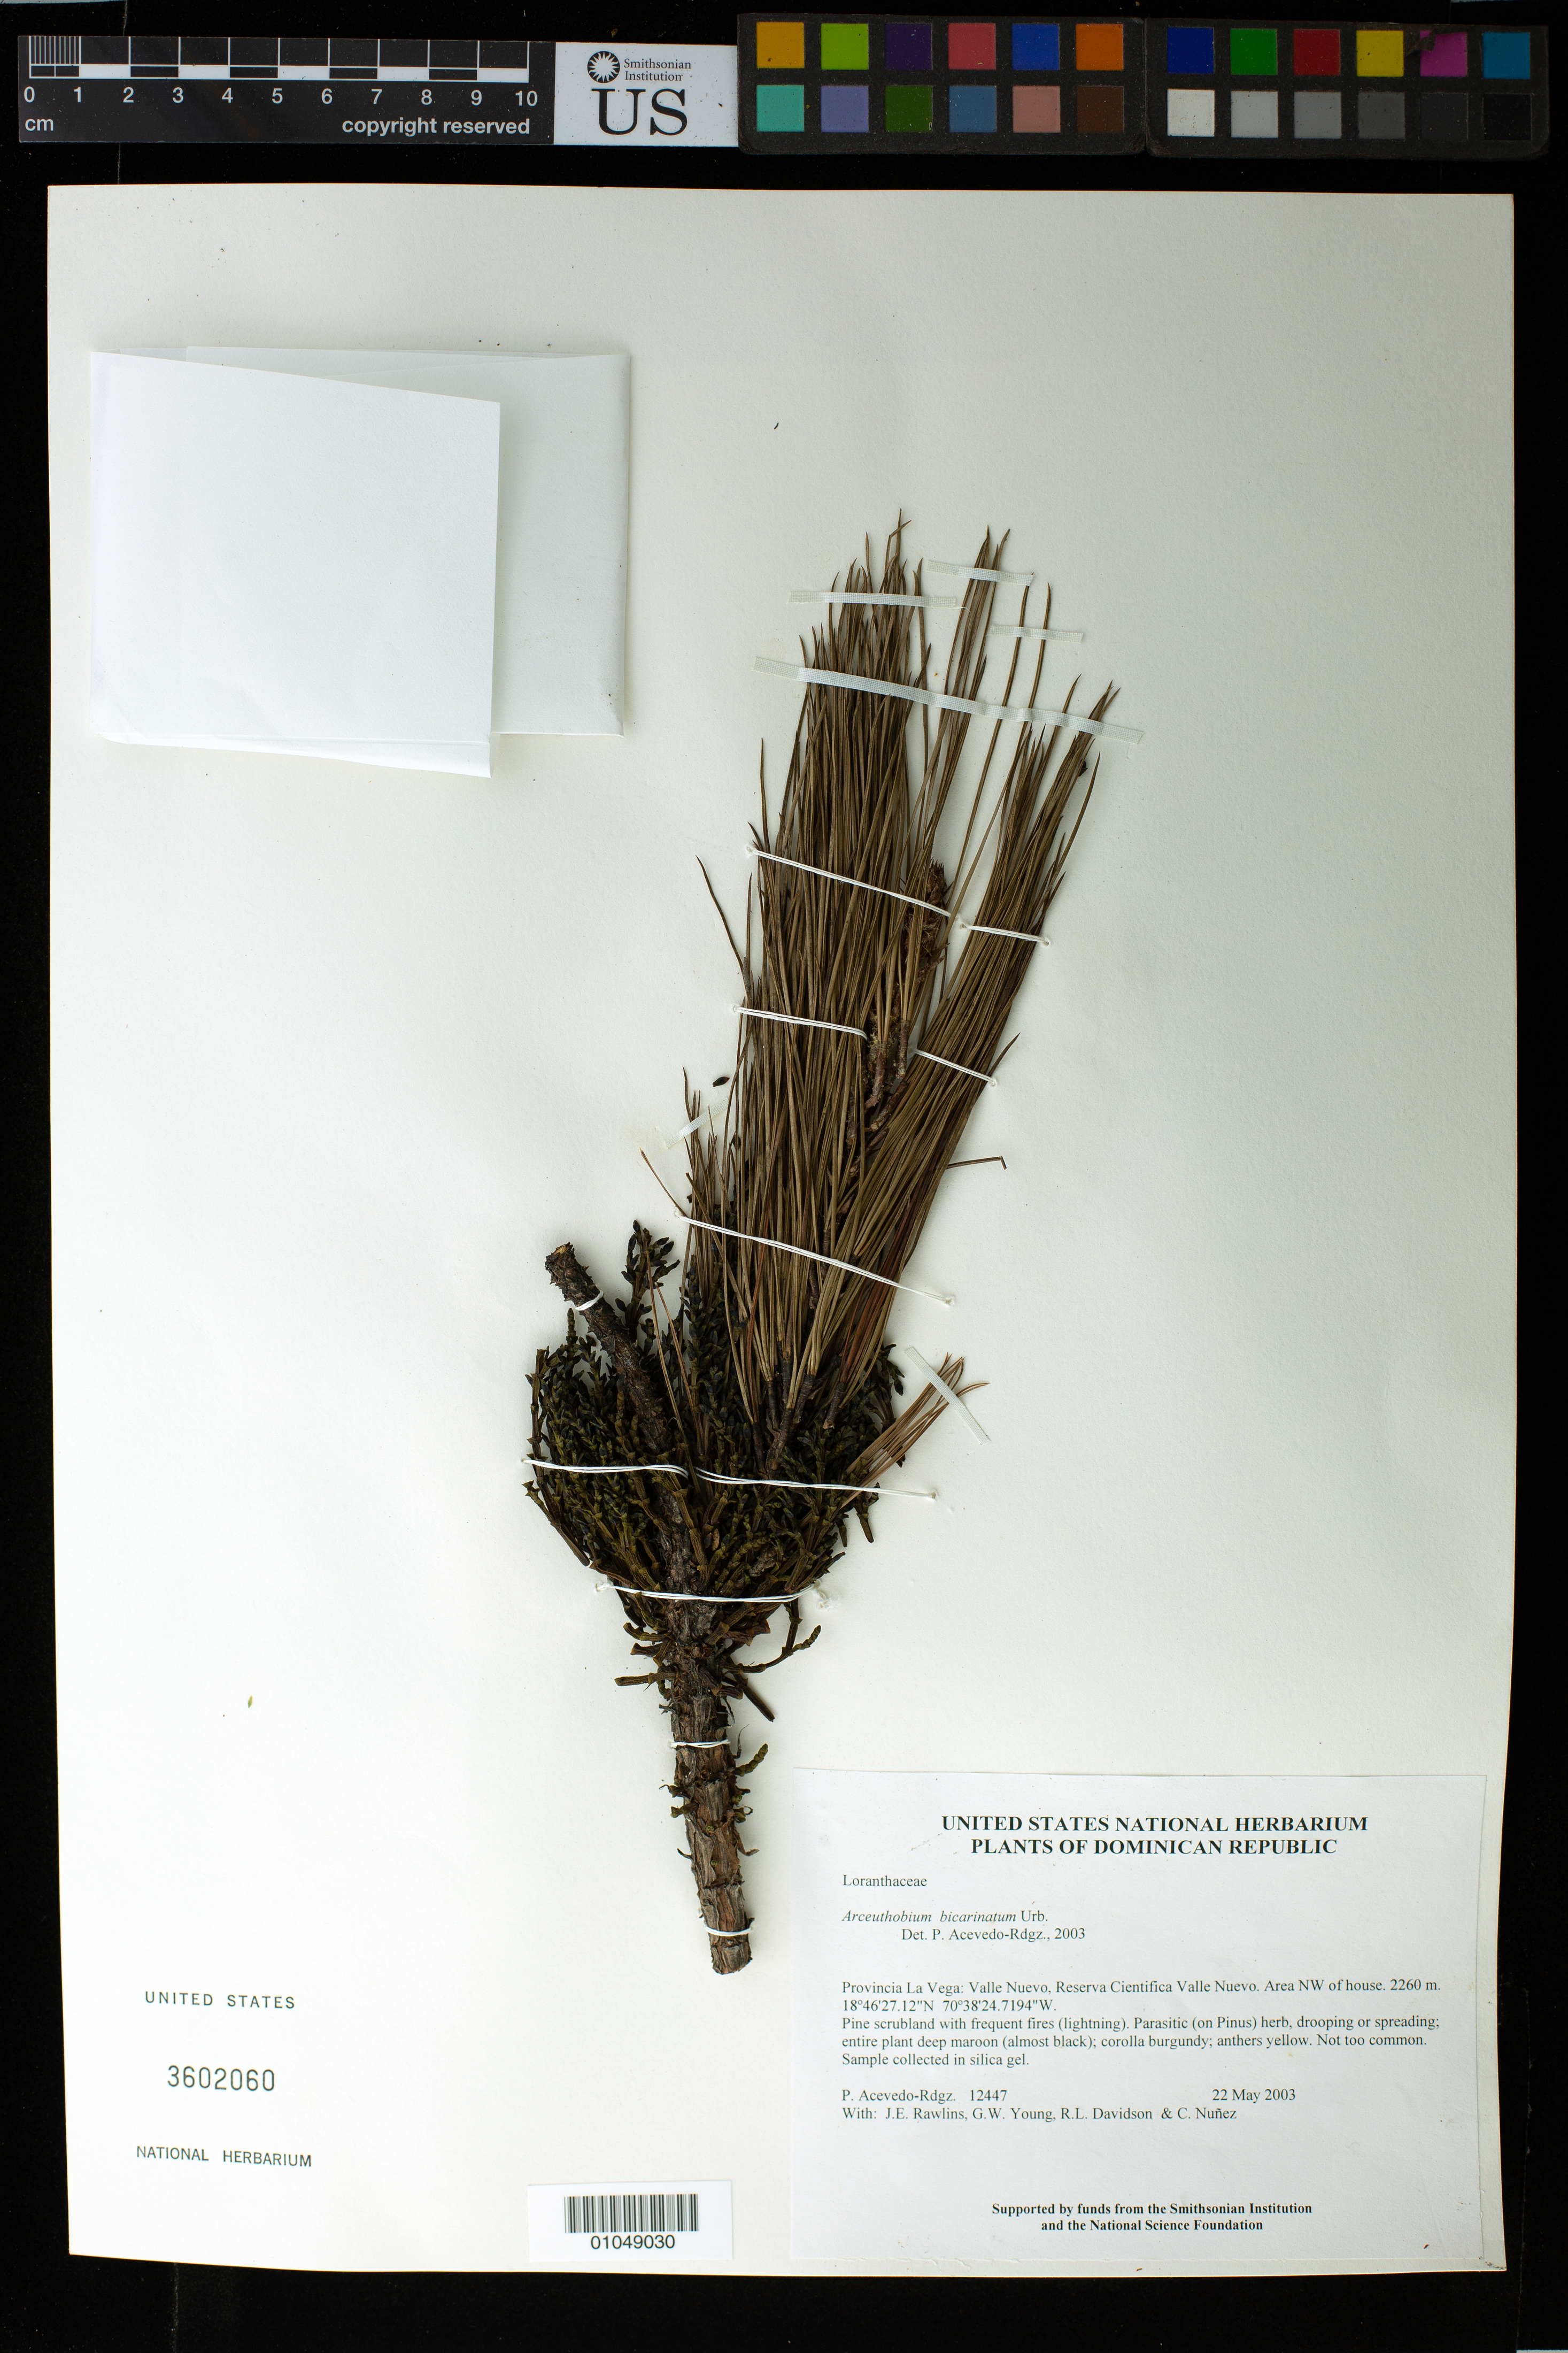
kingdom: Plantae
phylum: Tracheophyta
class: Magnoliopsida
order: Santalales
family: Viscaceae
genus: Arceuthobium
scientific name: Arceuthobium bicarinatum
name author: Urb.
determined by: Acevedo-Rodríguez, P., (BOT), Smithsonian Institution - National Museum of Natural History (UNITED STATES)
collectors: P. Acevedo-Rodr., J. Rawlins, G. Young, R. Davidson & C. Nunez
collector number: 12447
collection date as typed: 22 May 2003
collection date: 2003-05-22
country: Dominican Republic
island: Hispaniola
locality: Provincia La Vega: Valle Nuevo, Reserva Cientifica Valle Nuevo. Area NW of house.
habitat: Pine scrubland with frequent fires (lightning).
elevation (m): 2260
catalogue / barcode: US 3602060